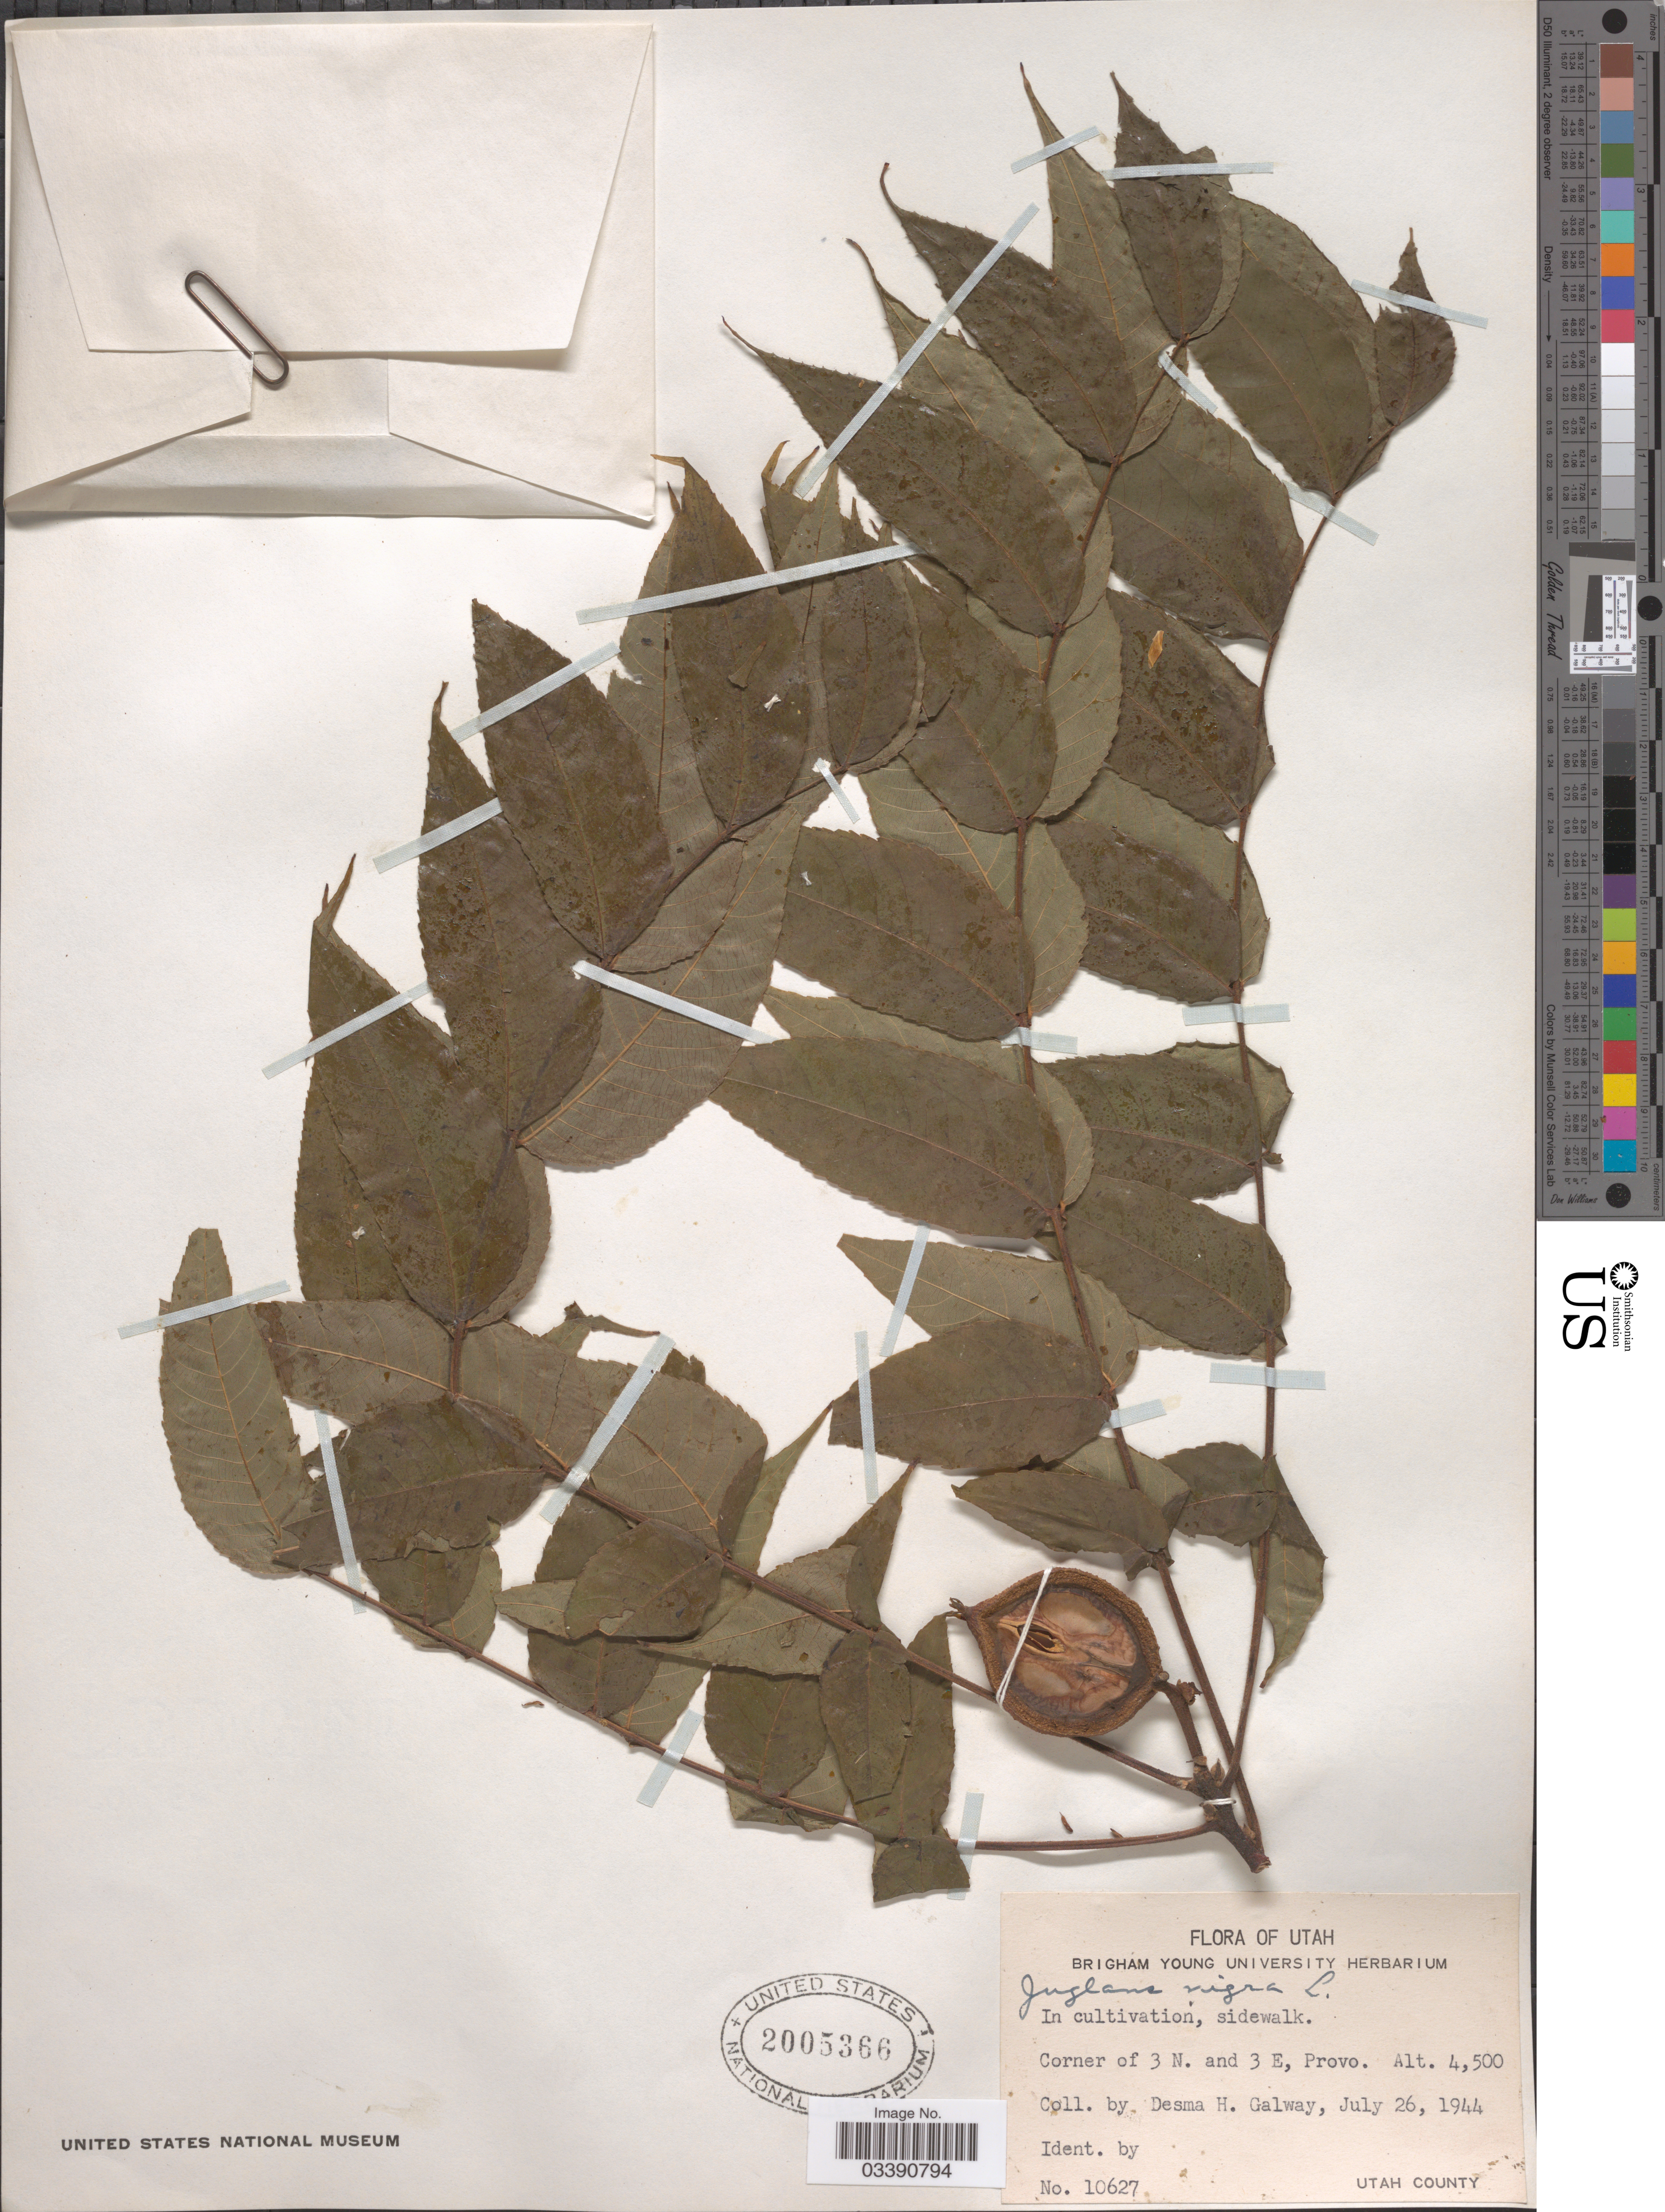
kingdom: Plantae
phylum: Tracheophyta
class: Magnoliopsida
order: Fagales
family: Juglandaceae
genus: Juglans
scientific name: Juglans nigra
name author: L.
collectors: D. Galway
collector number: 10627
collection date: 1944-07-26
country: United States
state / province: Utah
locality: Corner of 3 N. and 3 E, Provo.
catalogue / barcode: US 2005366